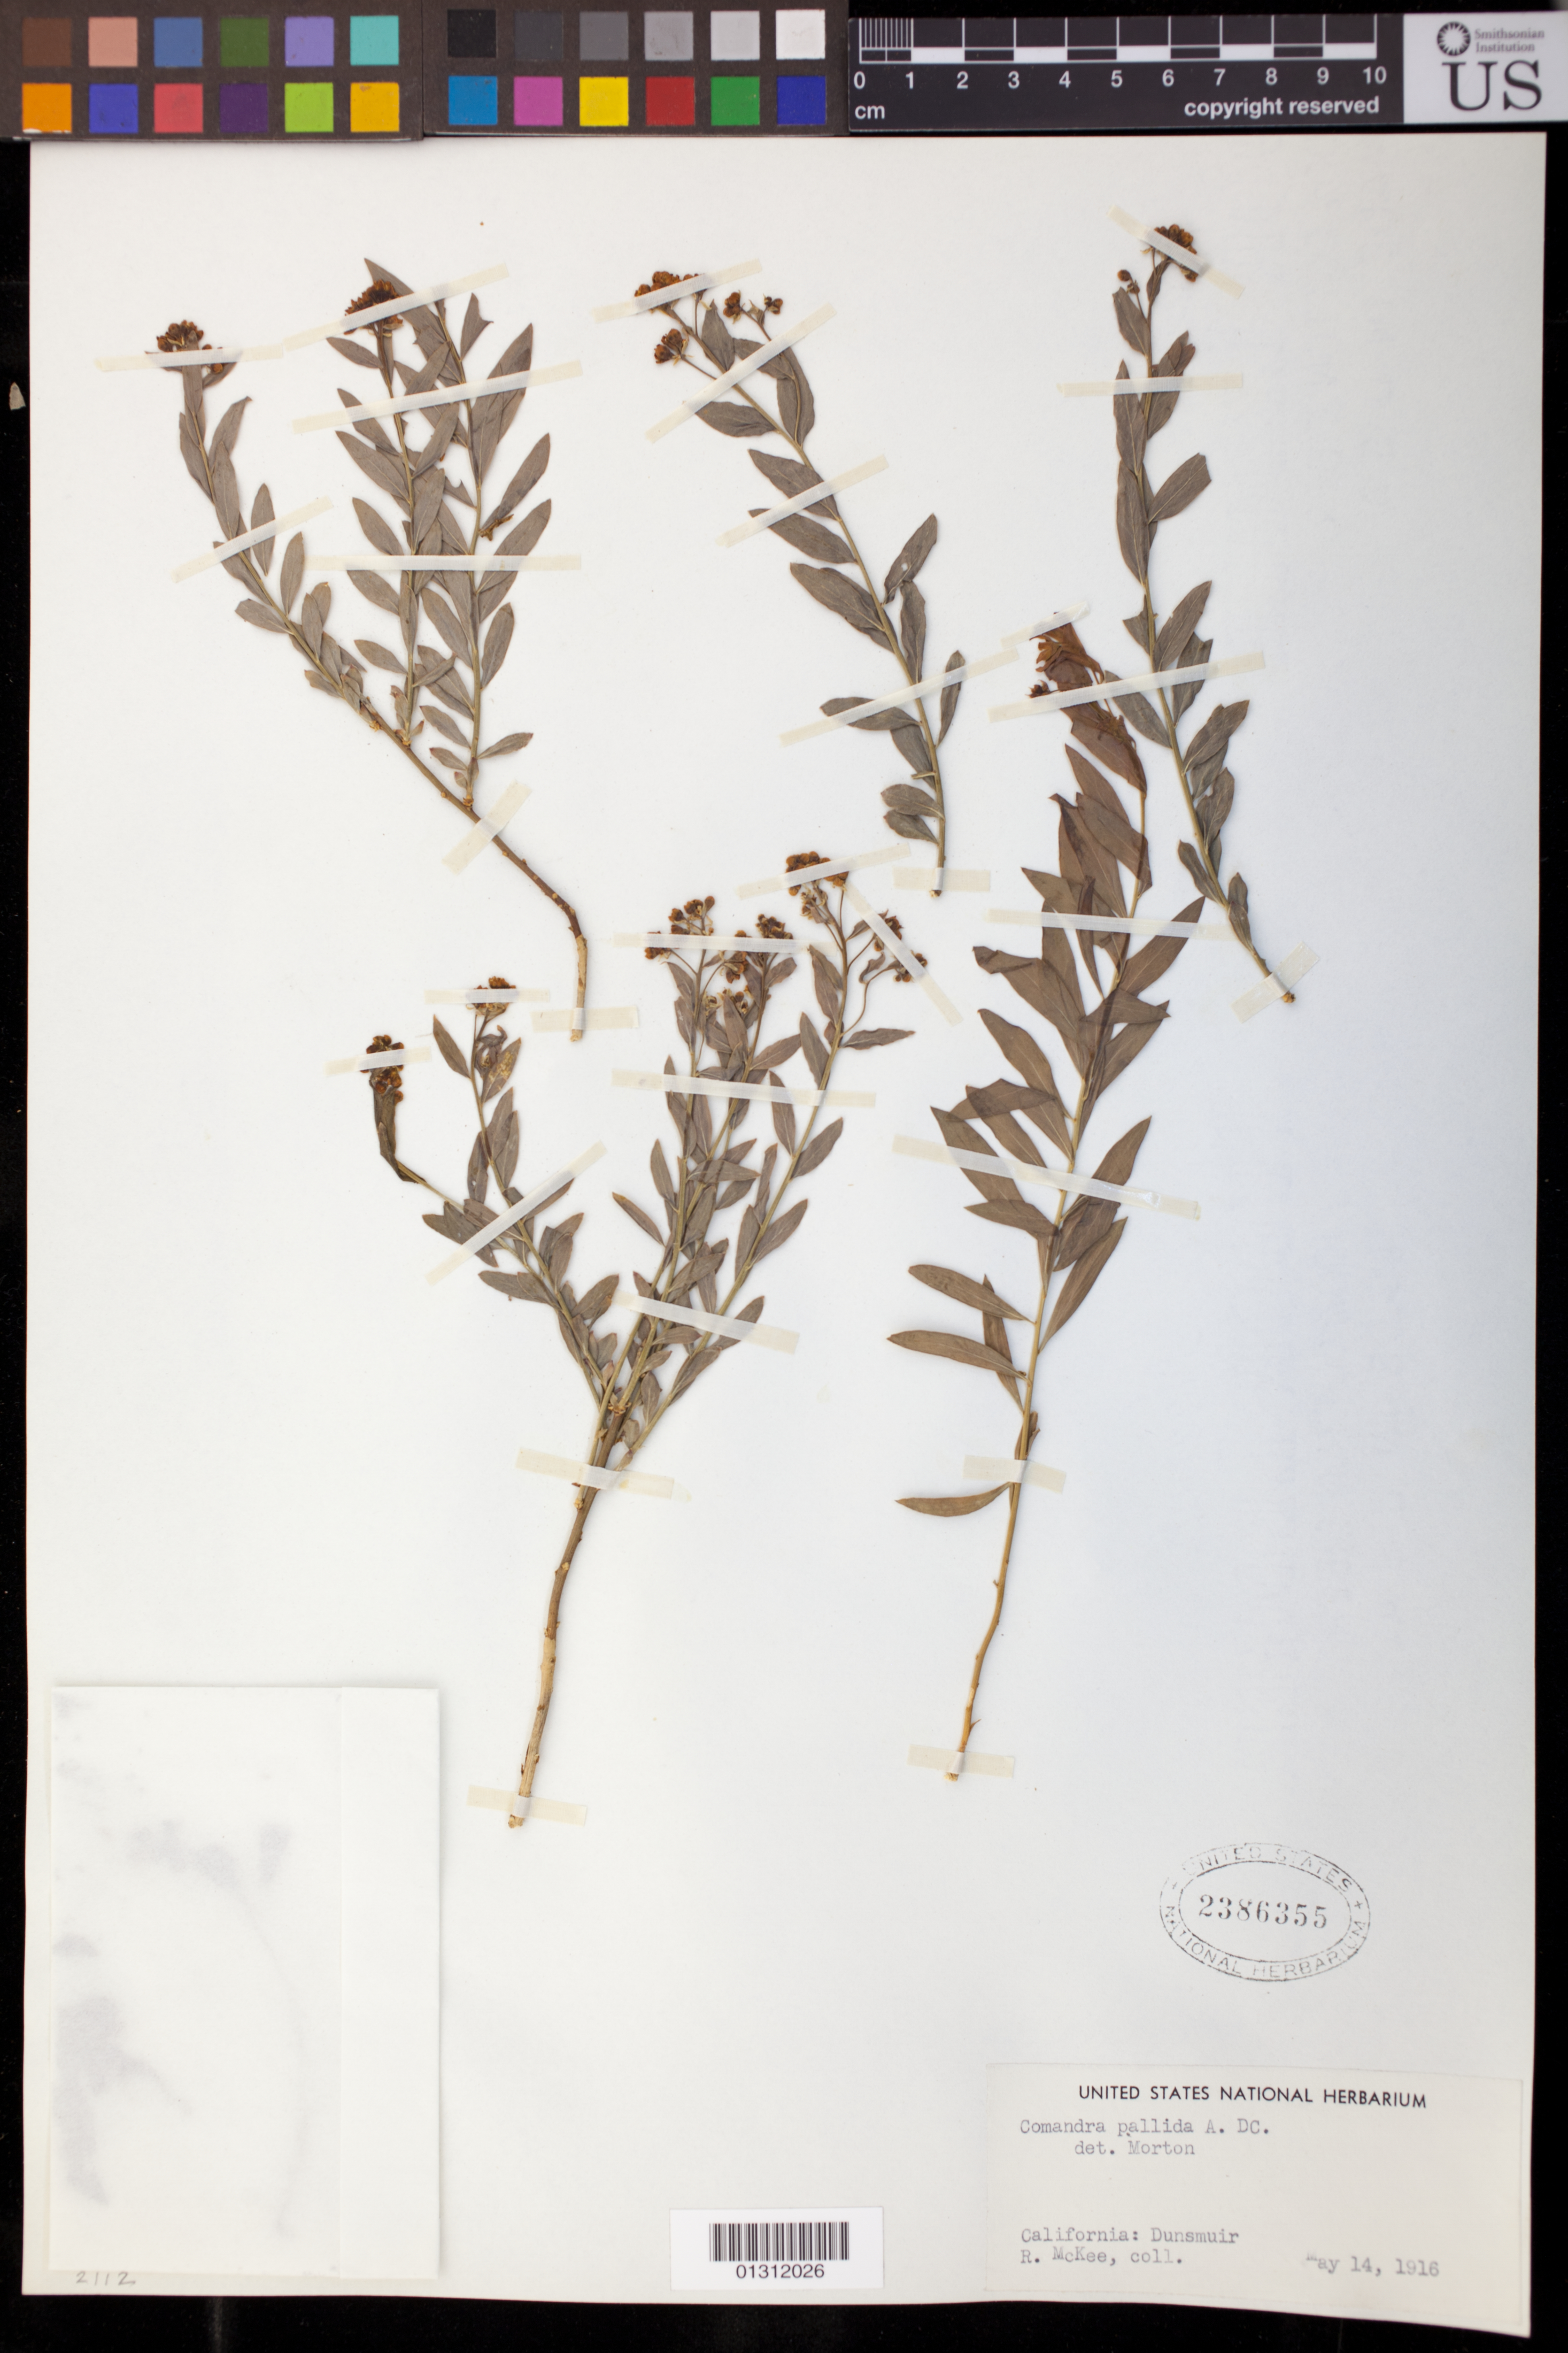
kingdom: Plantae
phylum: Tracheophyta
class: Magnoliopsida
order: Santalales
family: Comandraceae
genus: Comandra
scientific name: Comandra pallida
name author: A. DC.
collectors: R. Mckee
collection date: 1916-05-14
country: United States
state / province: California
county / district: Siskiyou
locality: Dunsmuir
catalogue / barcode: US 2386355